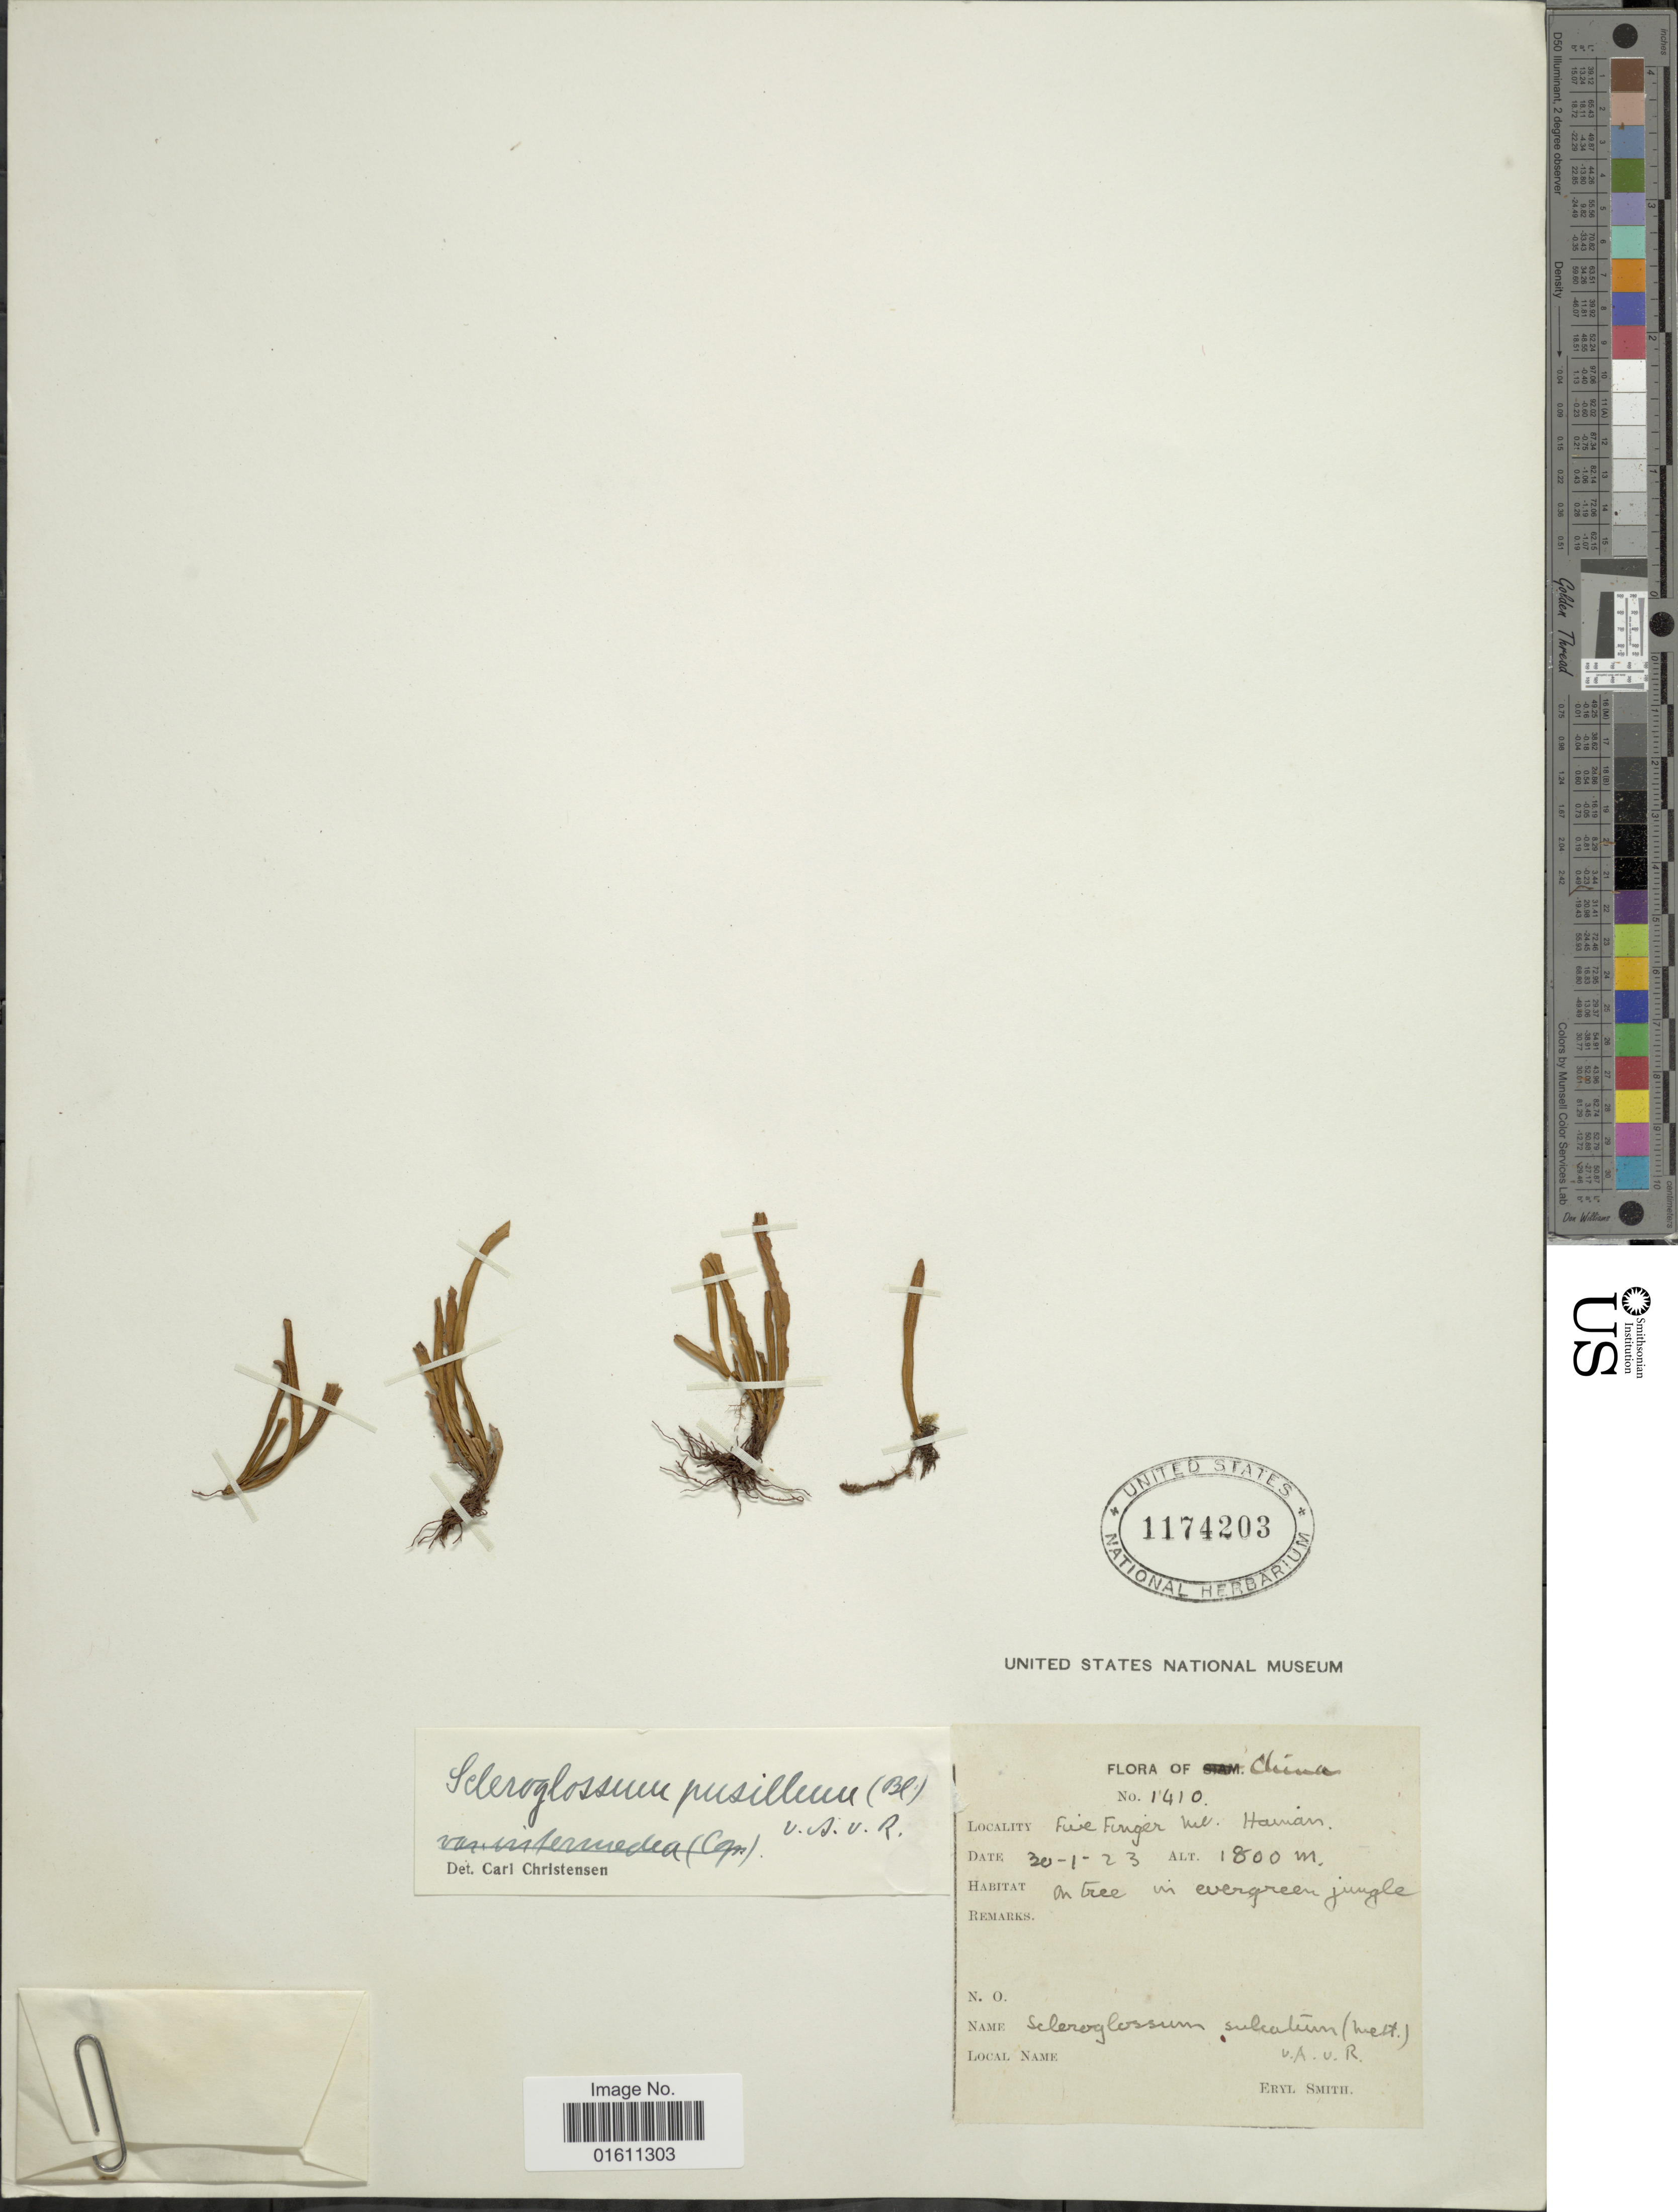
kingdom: Plantae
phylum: Tracheophyta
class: Polypodiopsida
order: Polypodiales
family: Polypodiaceae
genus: Scleroglossum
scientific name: Scleroglossum pusillum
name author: (Blume) Alderw.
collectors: C. E. Smith Jr.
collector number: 1410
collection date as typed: Transcribed d/m/y: 30/1/23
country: China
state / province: Hainan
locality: China, Five Finger Nil, Hainan.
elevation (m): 1800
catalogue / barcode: US 1174203